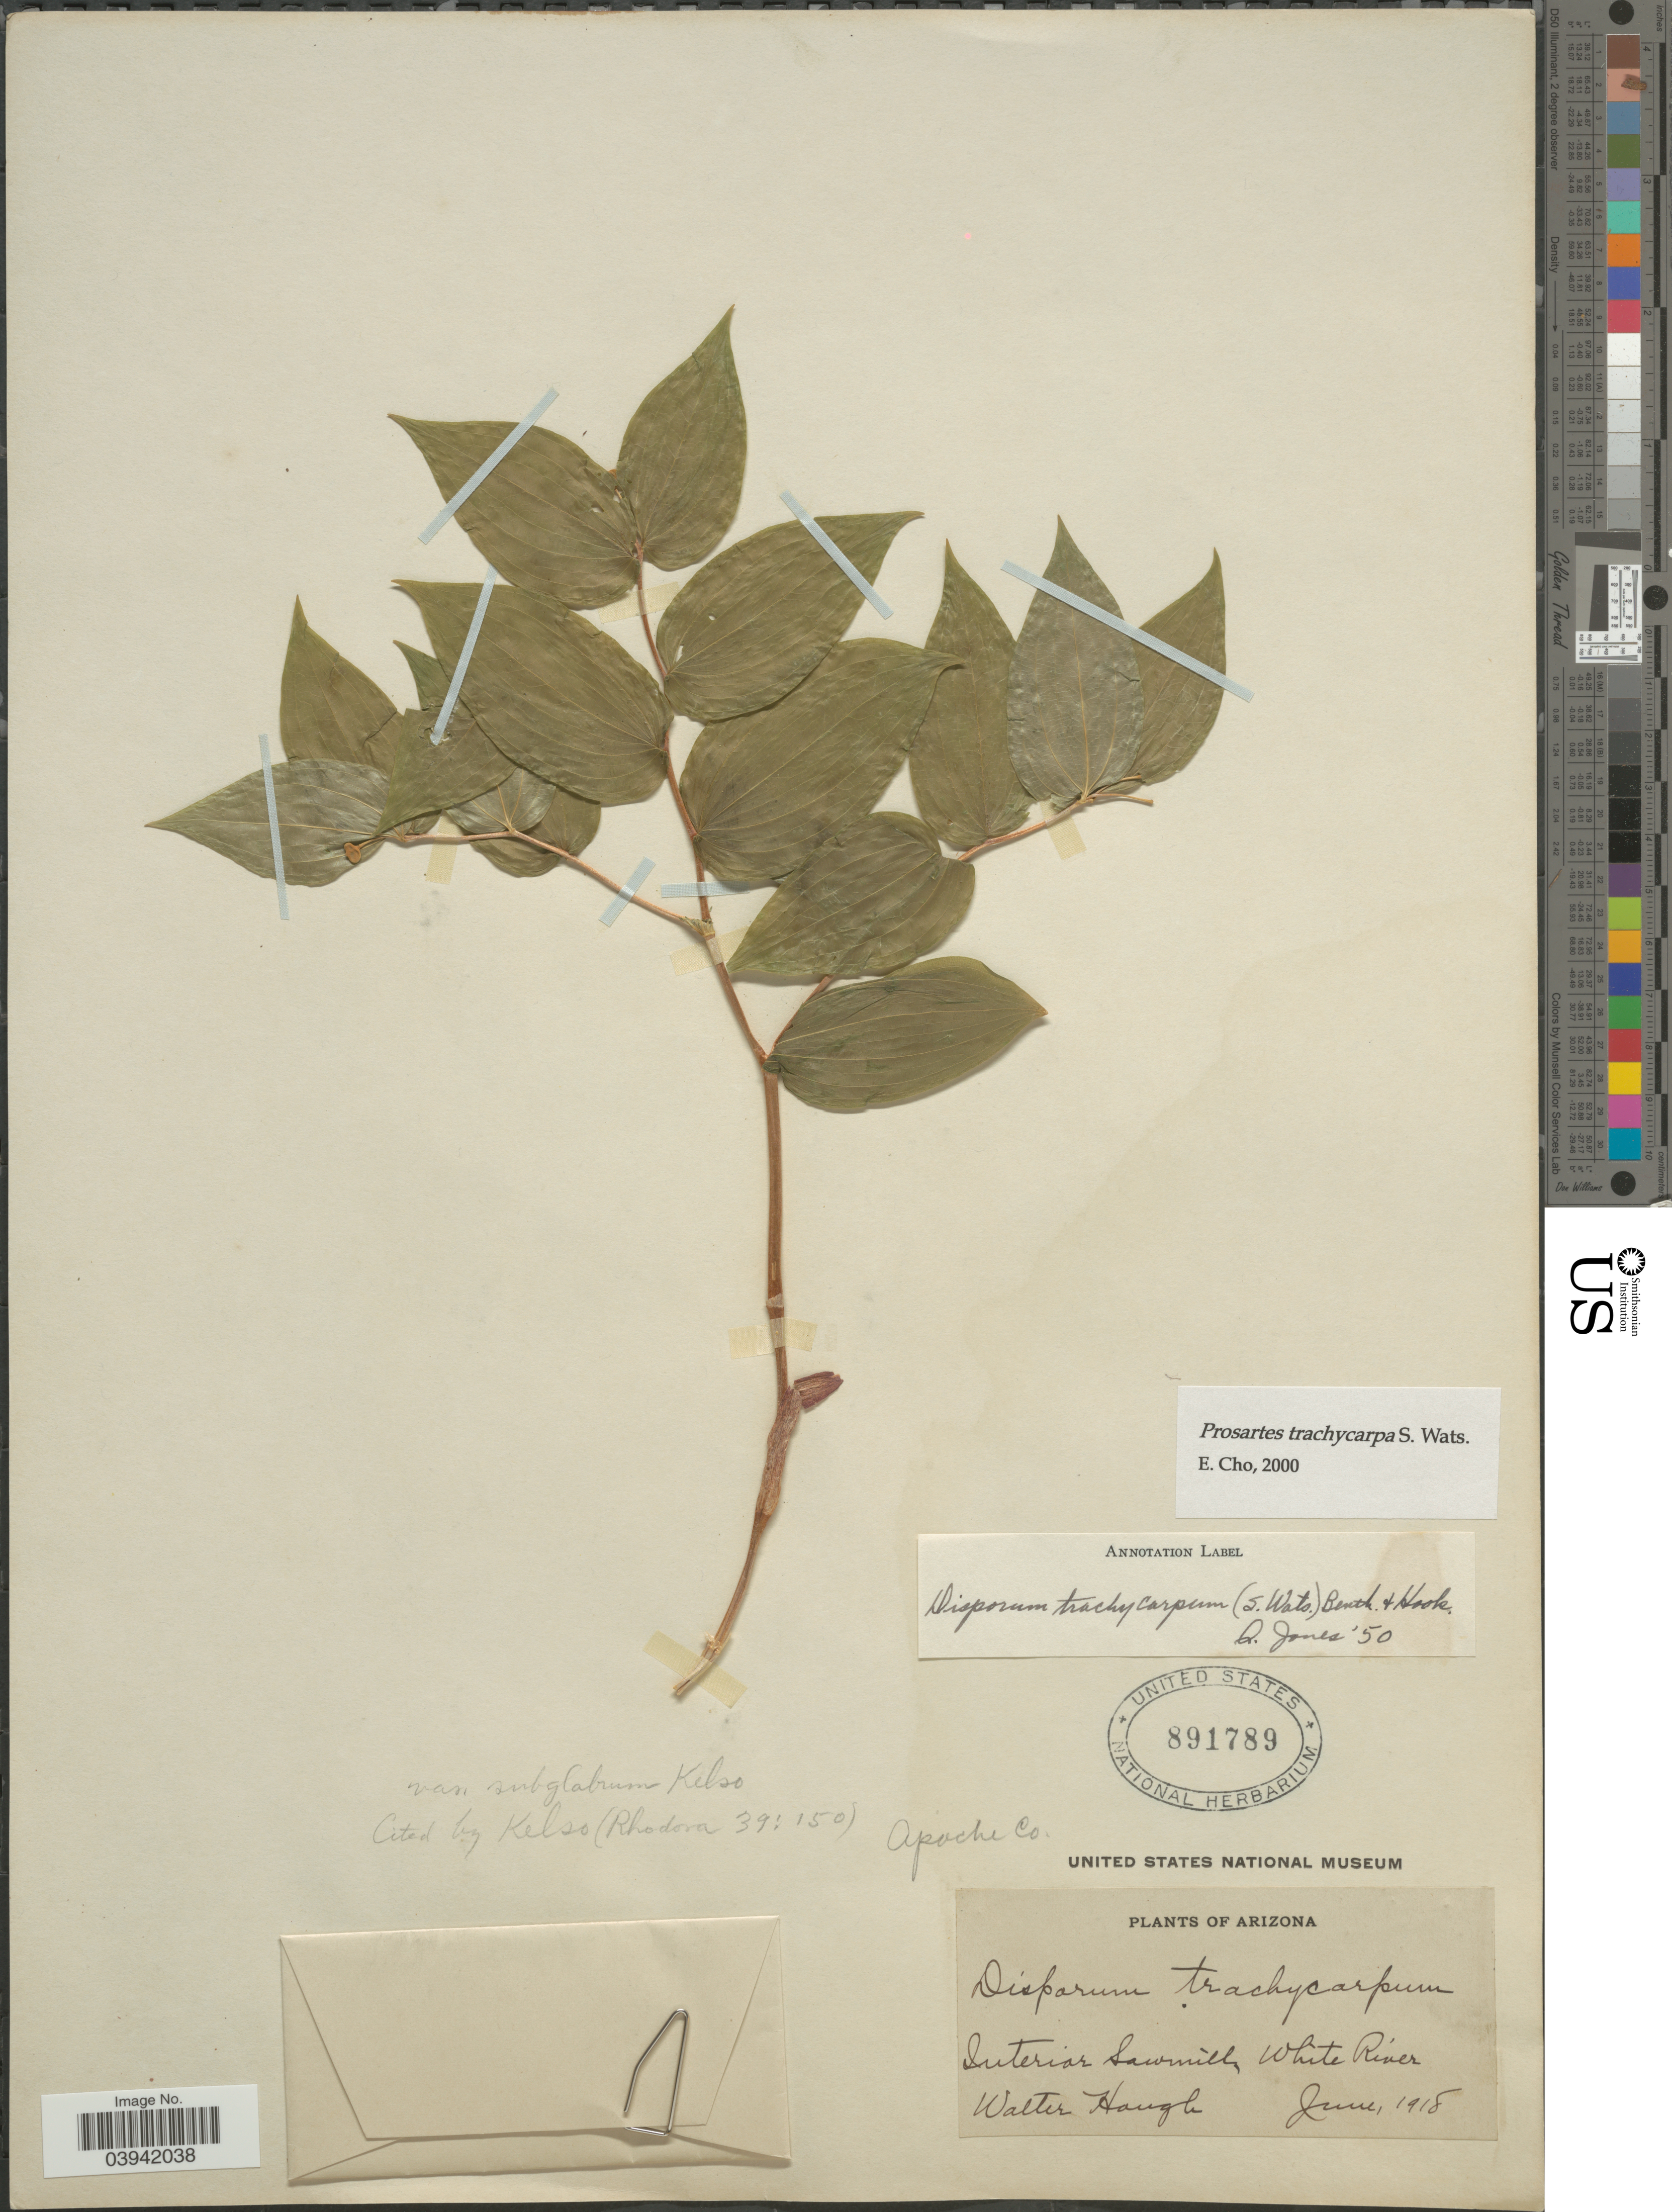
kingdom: Plantae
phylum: Tracheophyta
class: Liliopsida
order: Liliales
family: Liliaceae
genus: Prosartes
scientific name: Prosartes trachycarpa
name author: S. Watson in C. King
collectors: W. Haugh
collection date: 1918-06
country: United States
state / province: Arizona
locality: Apache Co. Interior Sawmill, White River.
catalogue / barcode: US 891789